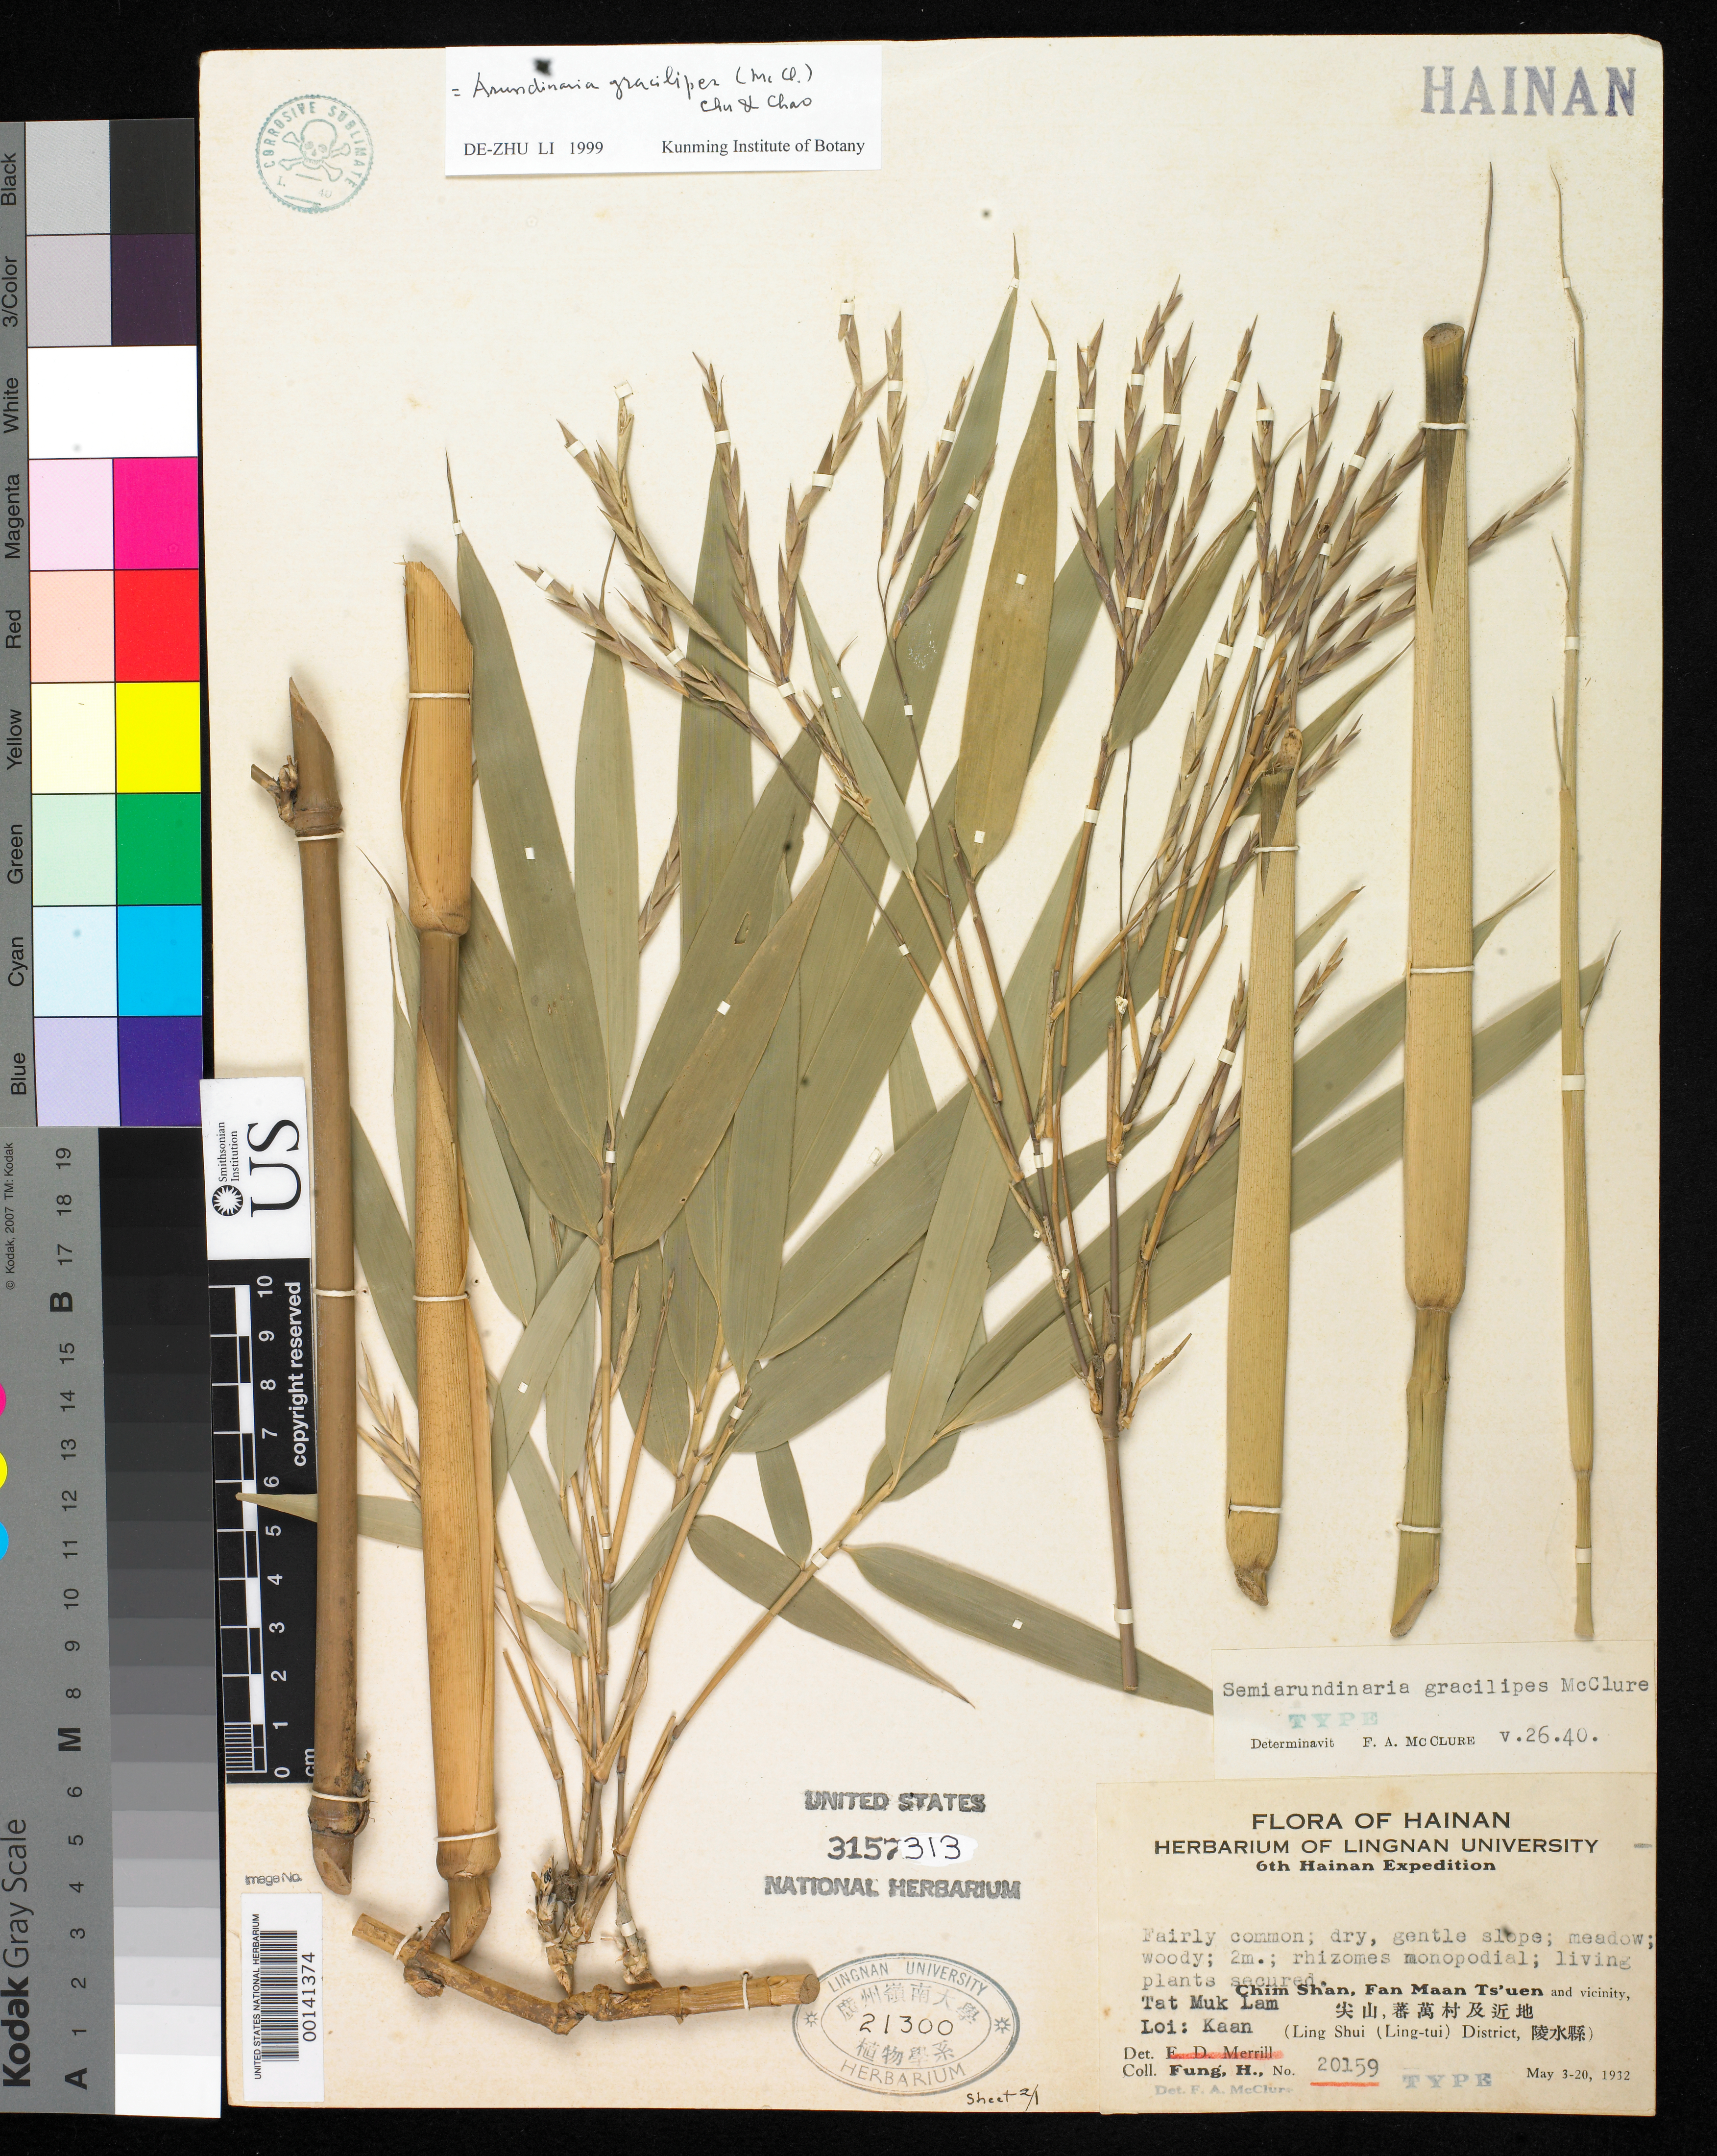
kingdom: Plantae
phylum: Tracheophyta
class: Liliopsida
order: Poales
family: Poaceae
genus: Semiarundinaria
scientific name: Semiarundinaria gracilipes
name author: McClure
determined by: McClure, F. A.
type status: Holotype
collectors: H. L. Fung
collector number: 20159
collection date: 1932-05-03/1932-05-20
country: China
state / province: Hainan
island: Hainan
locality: Ling Shui Dist., Chim Shan.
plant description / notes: Specimen on permanent loan from Lingnan Univ. Herb. to USNH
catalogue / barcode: US 3157313